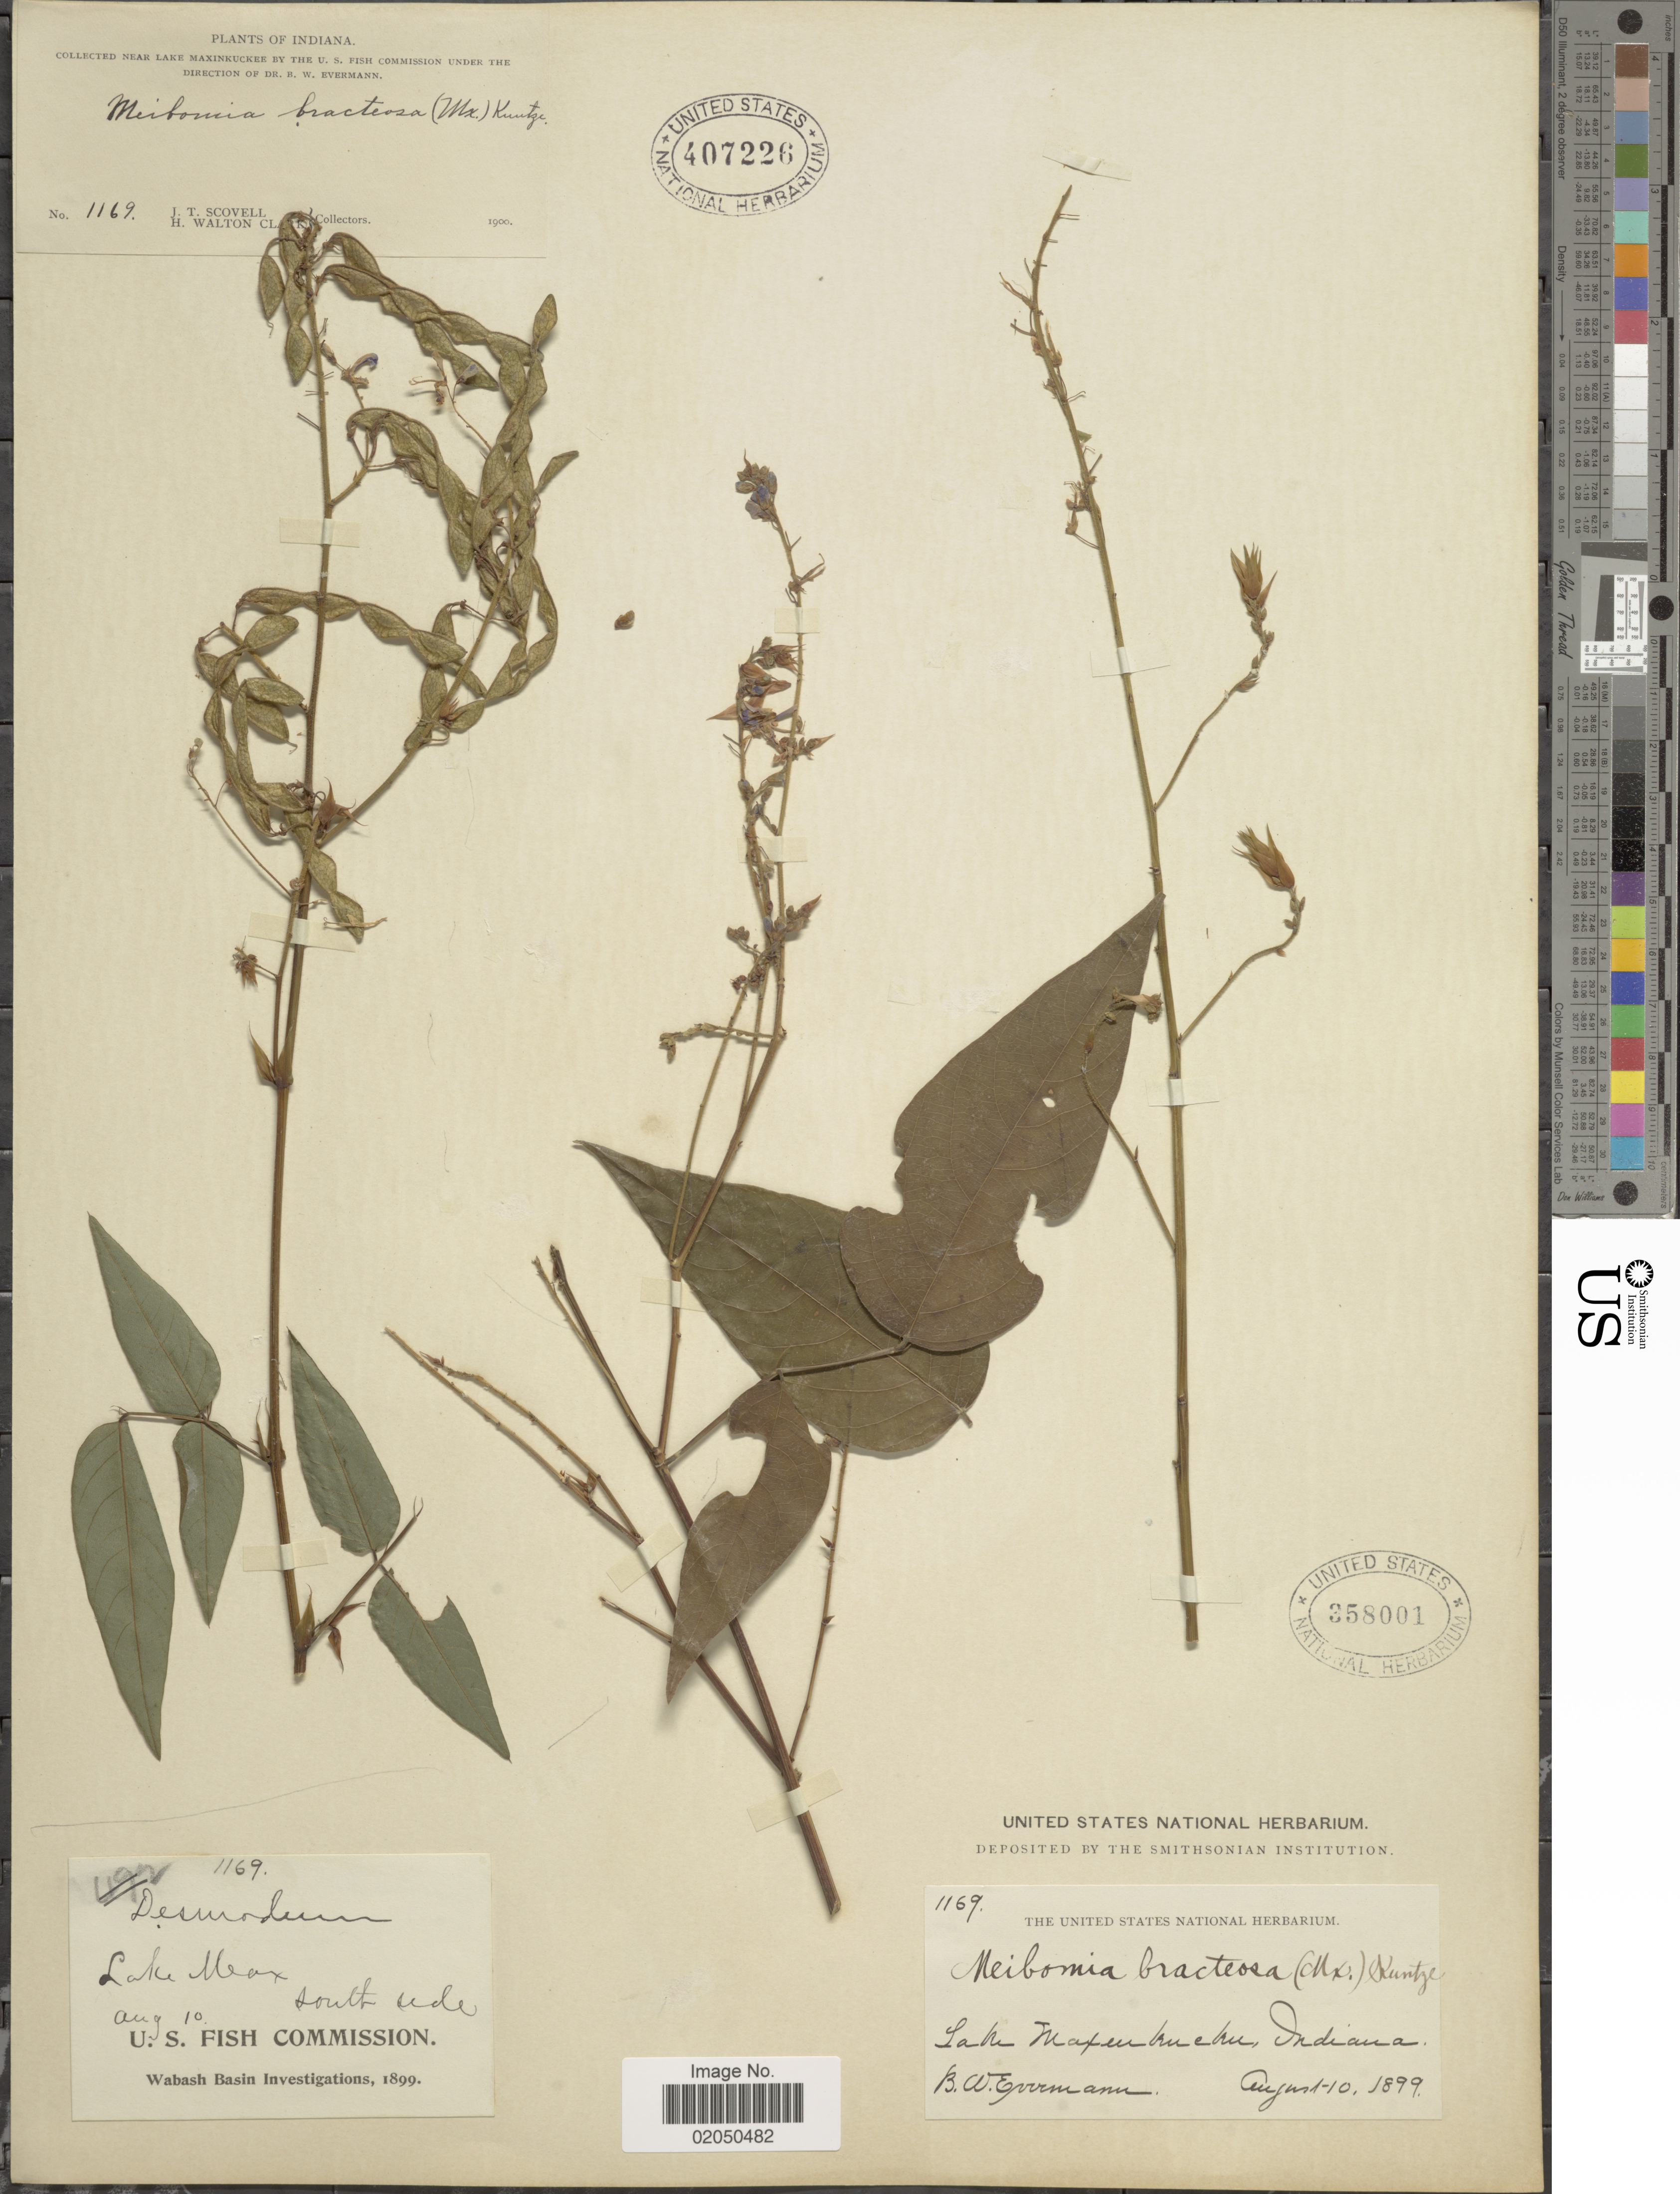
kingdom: Plantae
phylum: Tracheophyta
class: Magnoliopsida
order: Fabales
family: Fabaceae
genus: Desmodium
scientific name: Desmodium cuspidatum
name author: (Muhl. ex Willd.) Loudon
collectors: J. T. Scovell & H. W. Clark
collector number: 1169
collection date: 1900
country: United States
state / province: Indiana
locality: Near Lake Maxinkuckee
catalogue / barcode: US 407226